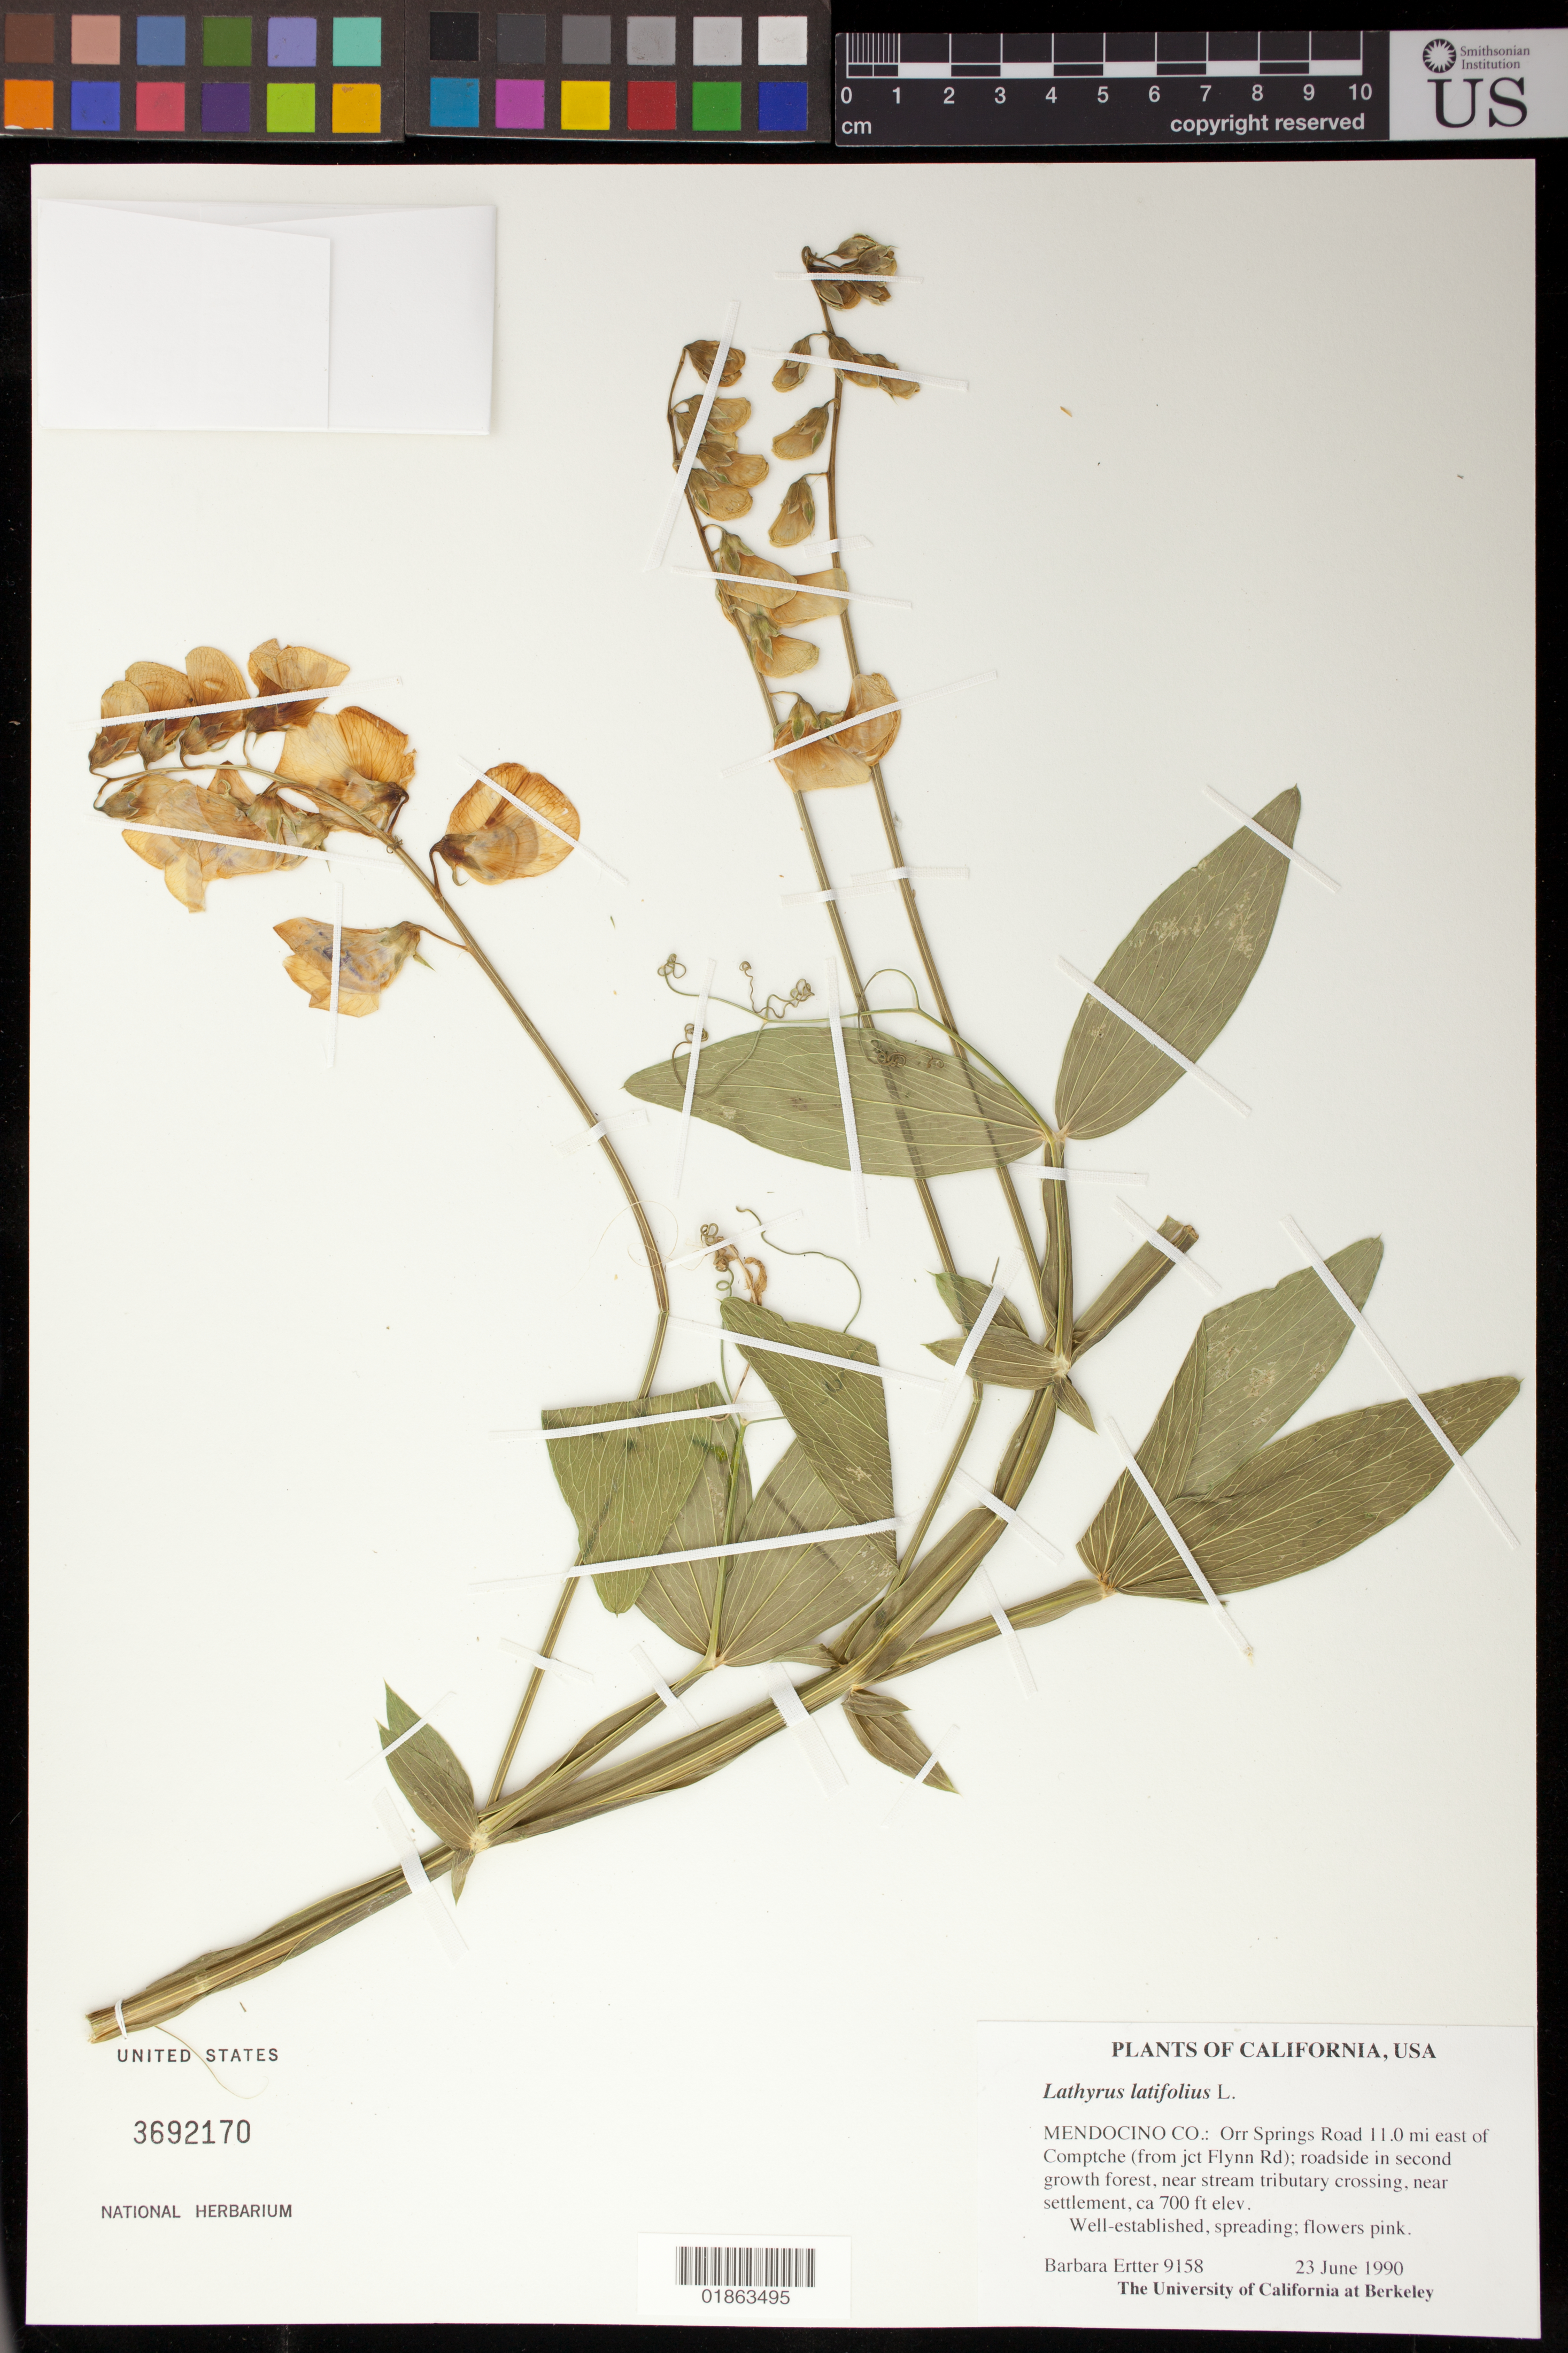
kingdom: Plantae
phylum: Tracheophyta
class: Magnoliopsida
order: Fabales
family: Fabaceae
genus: Lathyrus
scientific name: Lathyrus latifolius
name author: L.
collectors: B. Ertter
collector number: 9158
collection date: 1990-06-23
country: United States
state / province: California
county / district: Mendocino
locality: Orr Springs Road 11.0 mi east of Comptche (from jct Flynn Rd), near stream tributary crossing, near settlement.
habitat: Roadside in second growth forest.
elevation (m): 213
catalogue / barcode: US 3692170